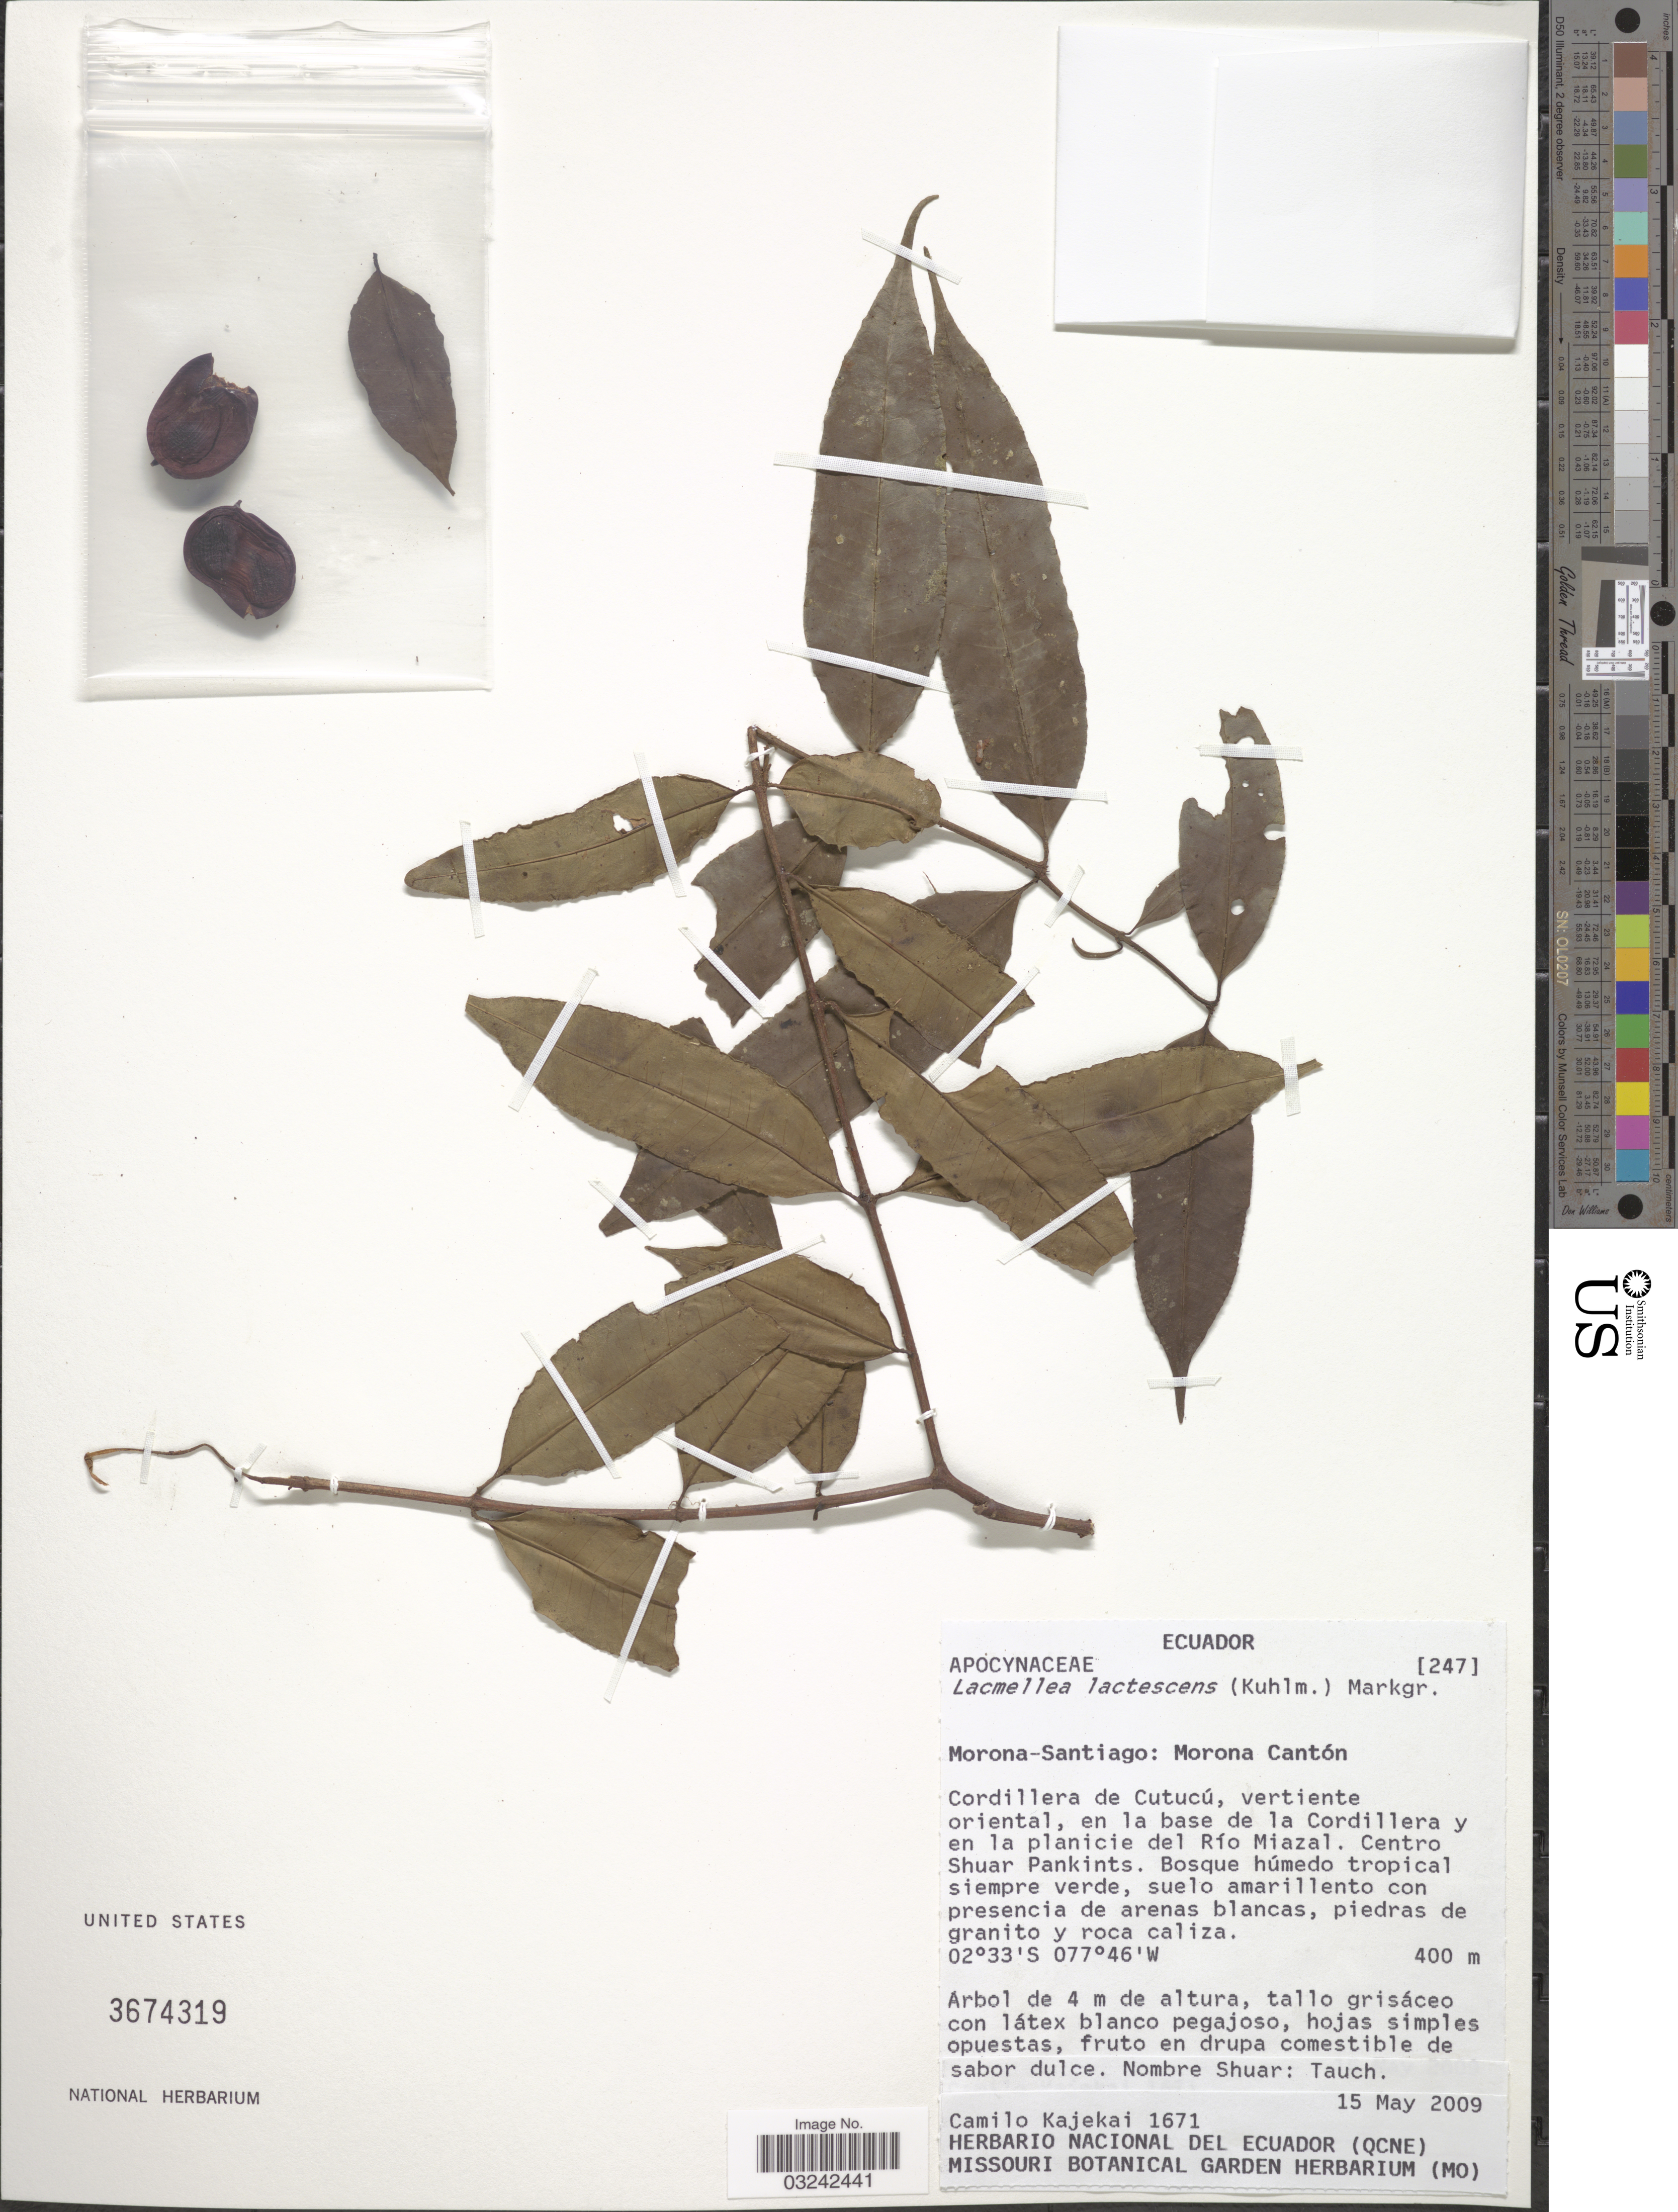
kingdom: Plantae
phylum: Tracheophyta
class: Magnoliopsida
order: Gentianales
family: Apocynaceae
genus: Lacmellea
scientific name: Lacmellea lactescens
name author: (Kuhlm.) Markgr.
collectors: C. Kajekai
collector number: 1671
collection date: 2009-05-15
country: Ecuador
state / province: Morona-Santiago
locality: Morona Cantón. Cordillera de Cutucú, vertiente oriental, en la base de la Cordillera y en la planicie del Río Miazal. Centro Shuar Pankints.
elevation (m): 400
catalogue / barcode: US 3674319